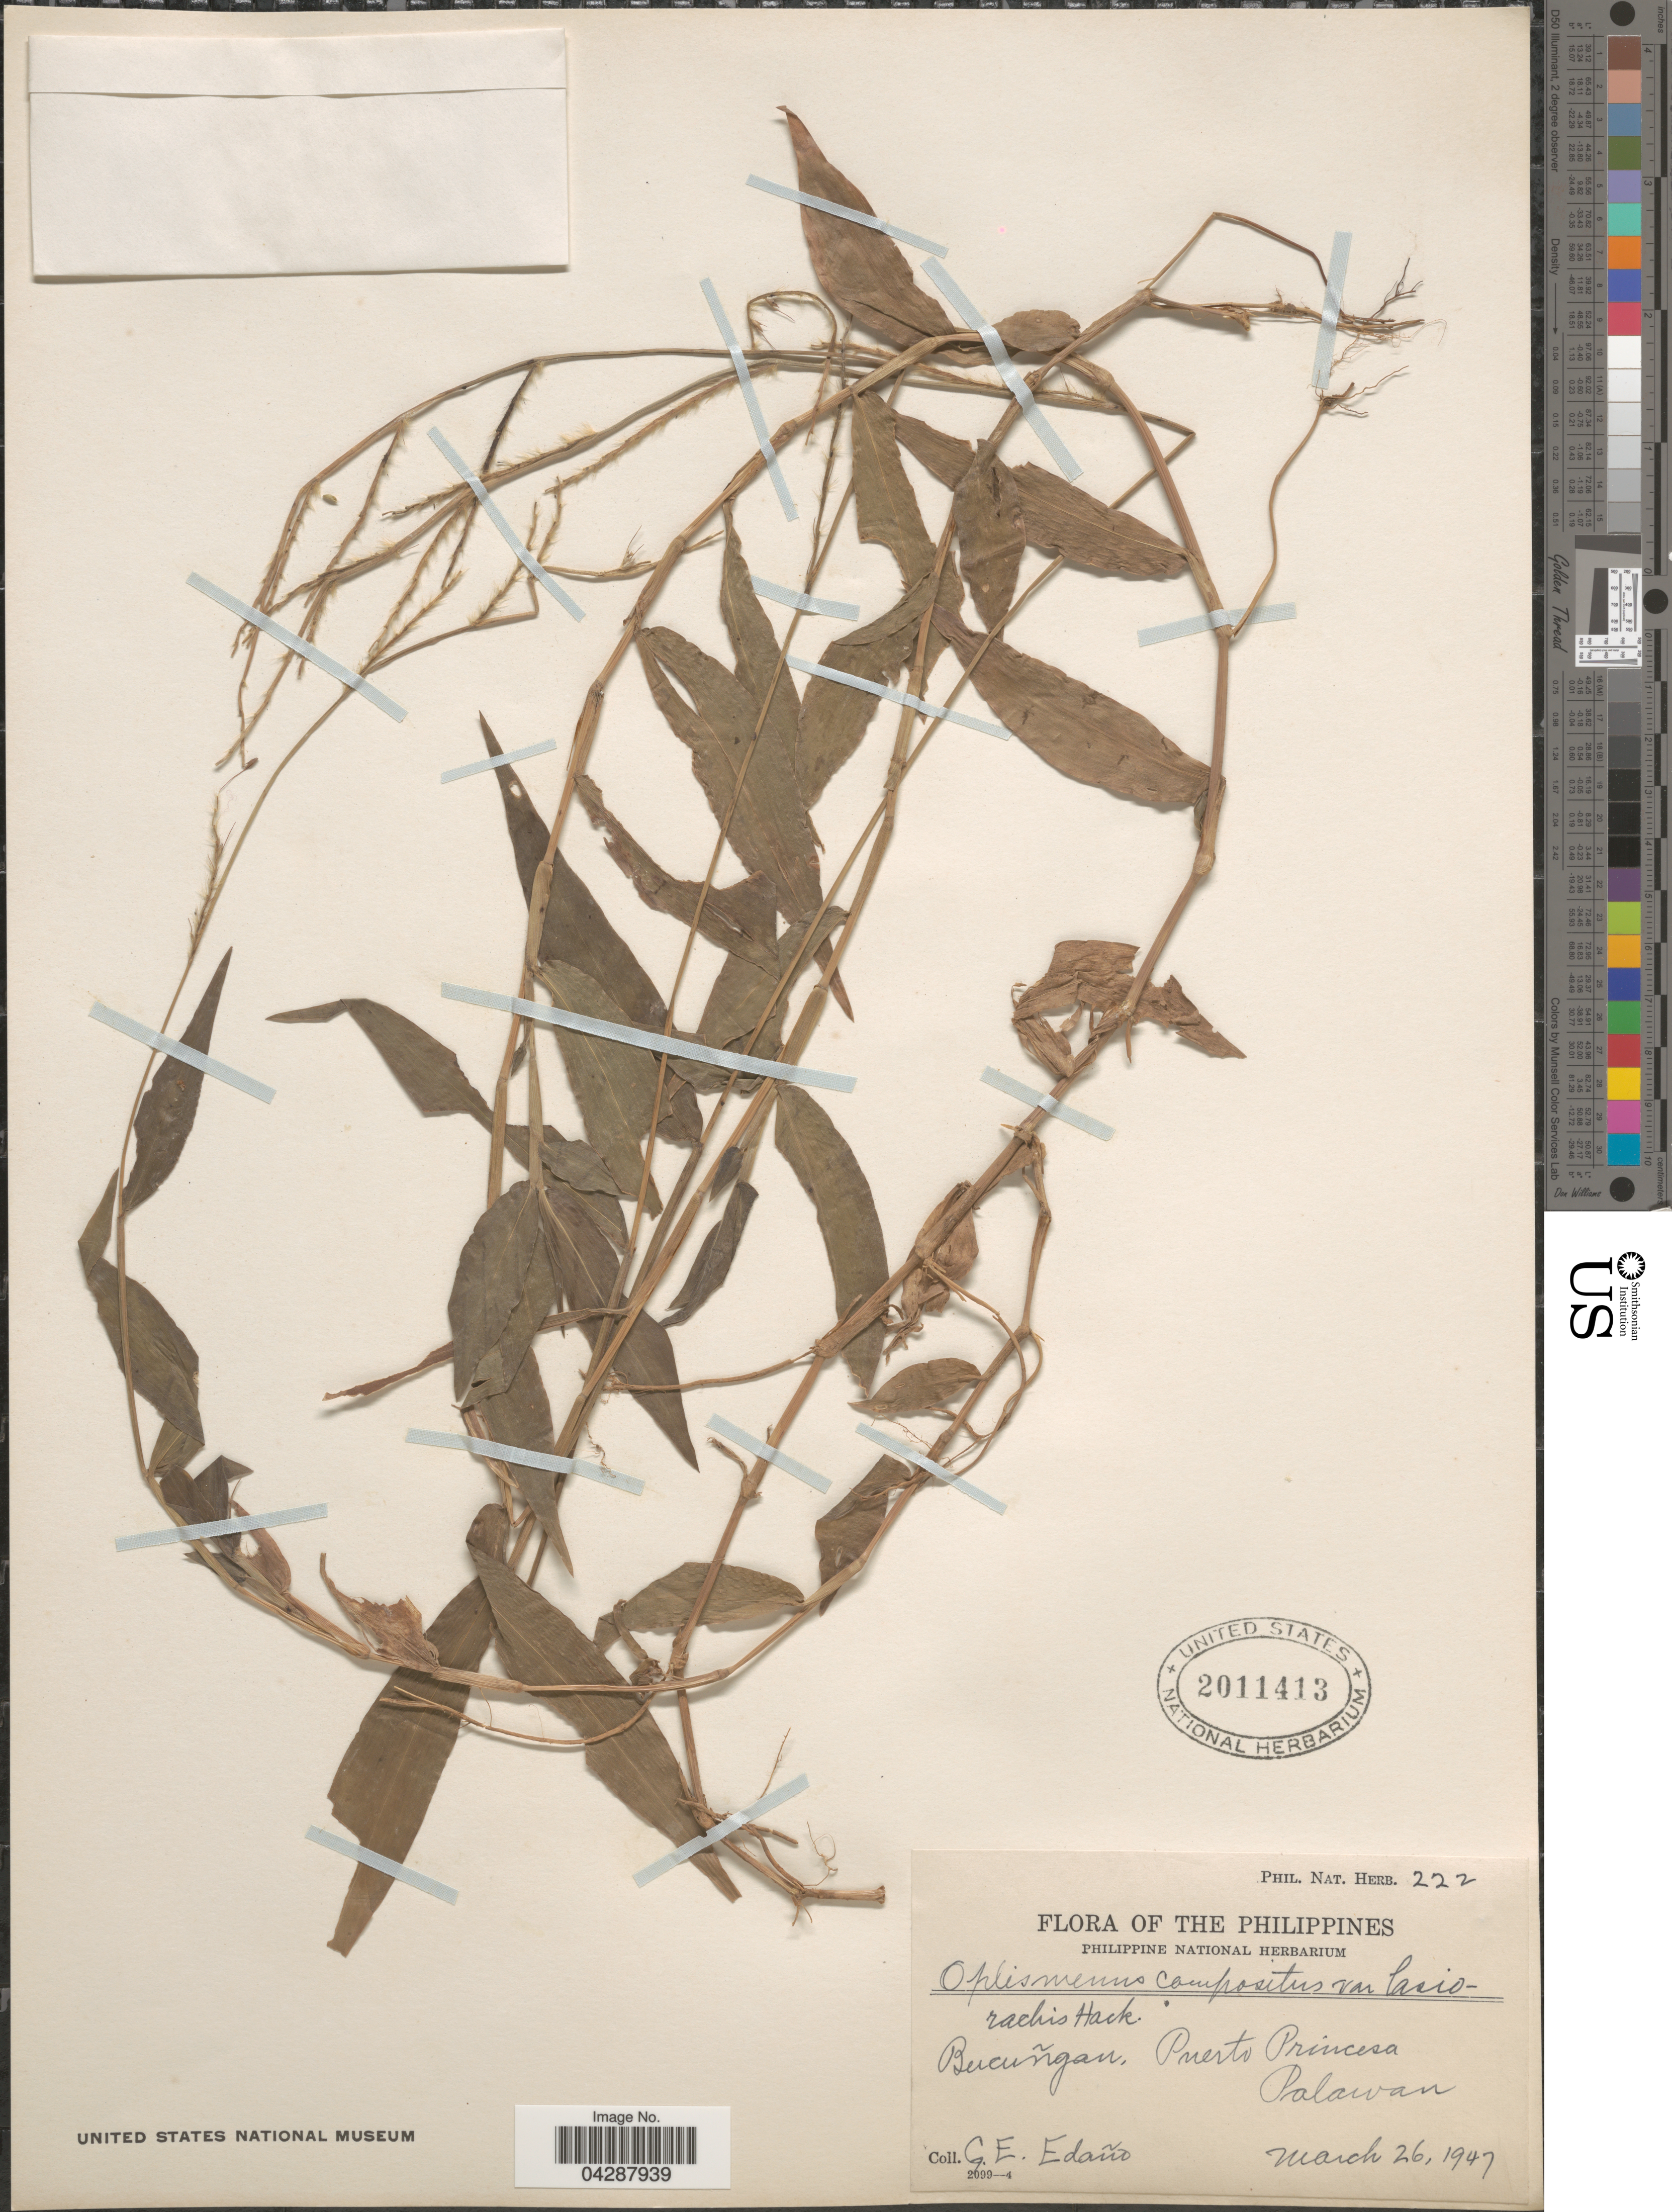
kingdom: Plantae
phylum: Tracheophyta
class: Liliopsida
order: Poales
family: Poaceae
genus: Oplismenus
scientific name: Oplismenus compositus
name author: (L.) P. Beauv.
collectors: G. E. Edaño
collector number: Phil. Nat. Herb 222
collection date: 1947-03-26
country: Philippines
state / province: Mimaropa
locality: Bucungan, Puerto Princesa.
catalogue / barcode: US 2011413